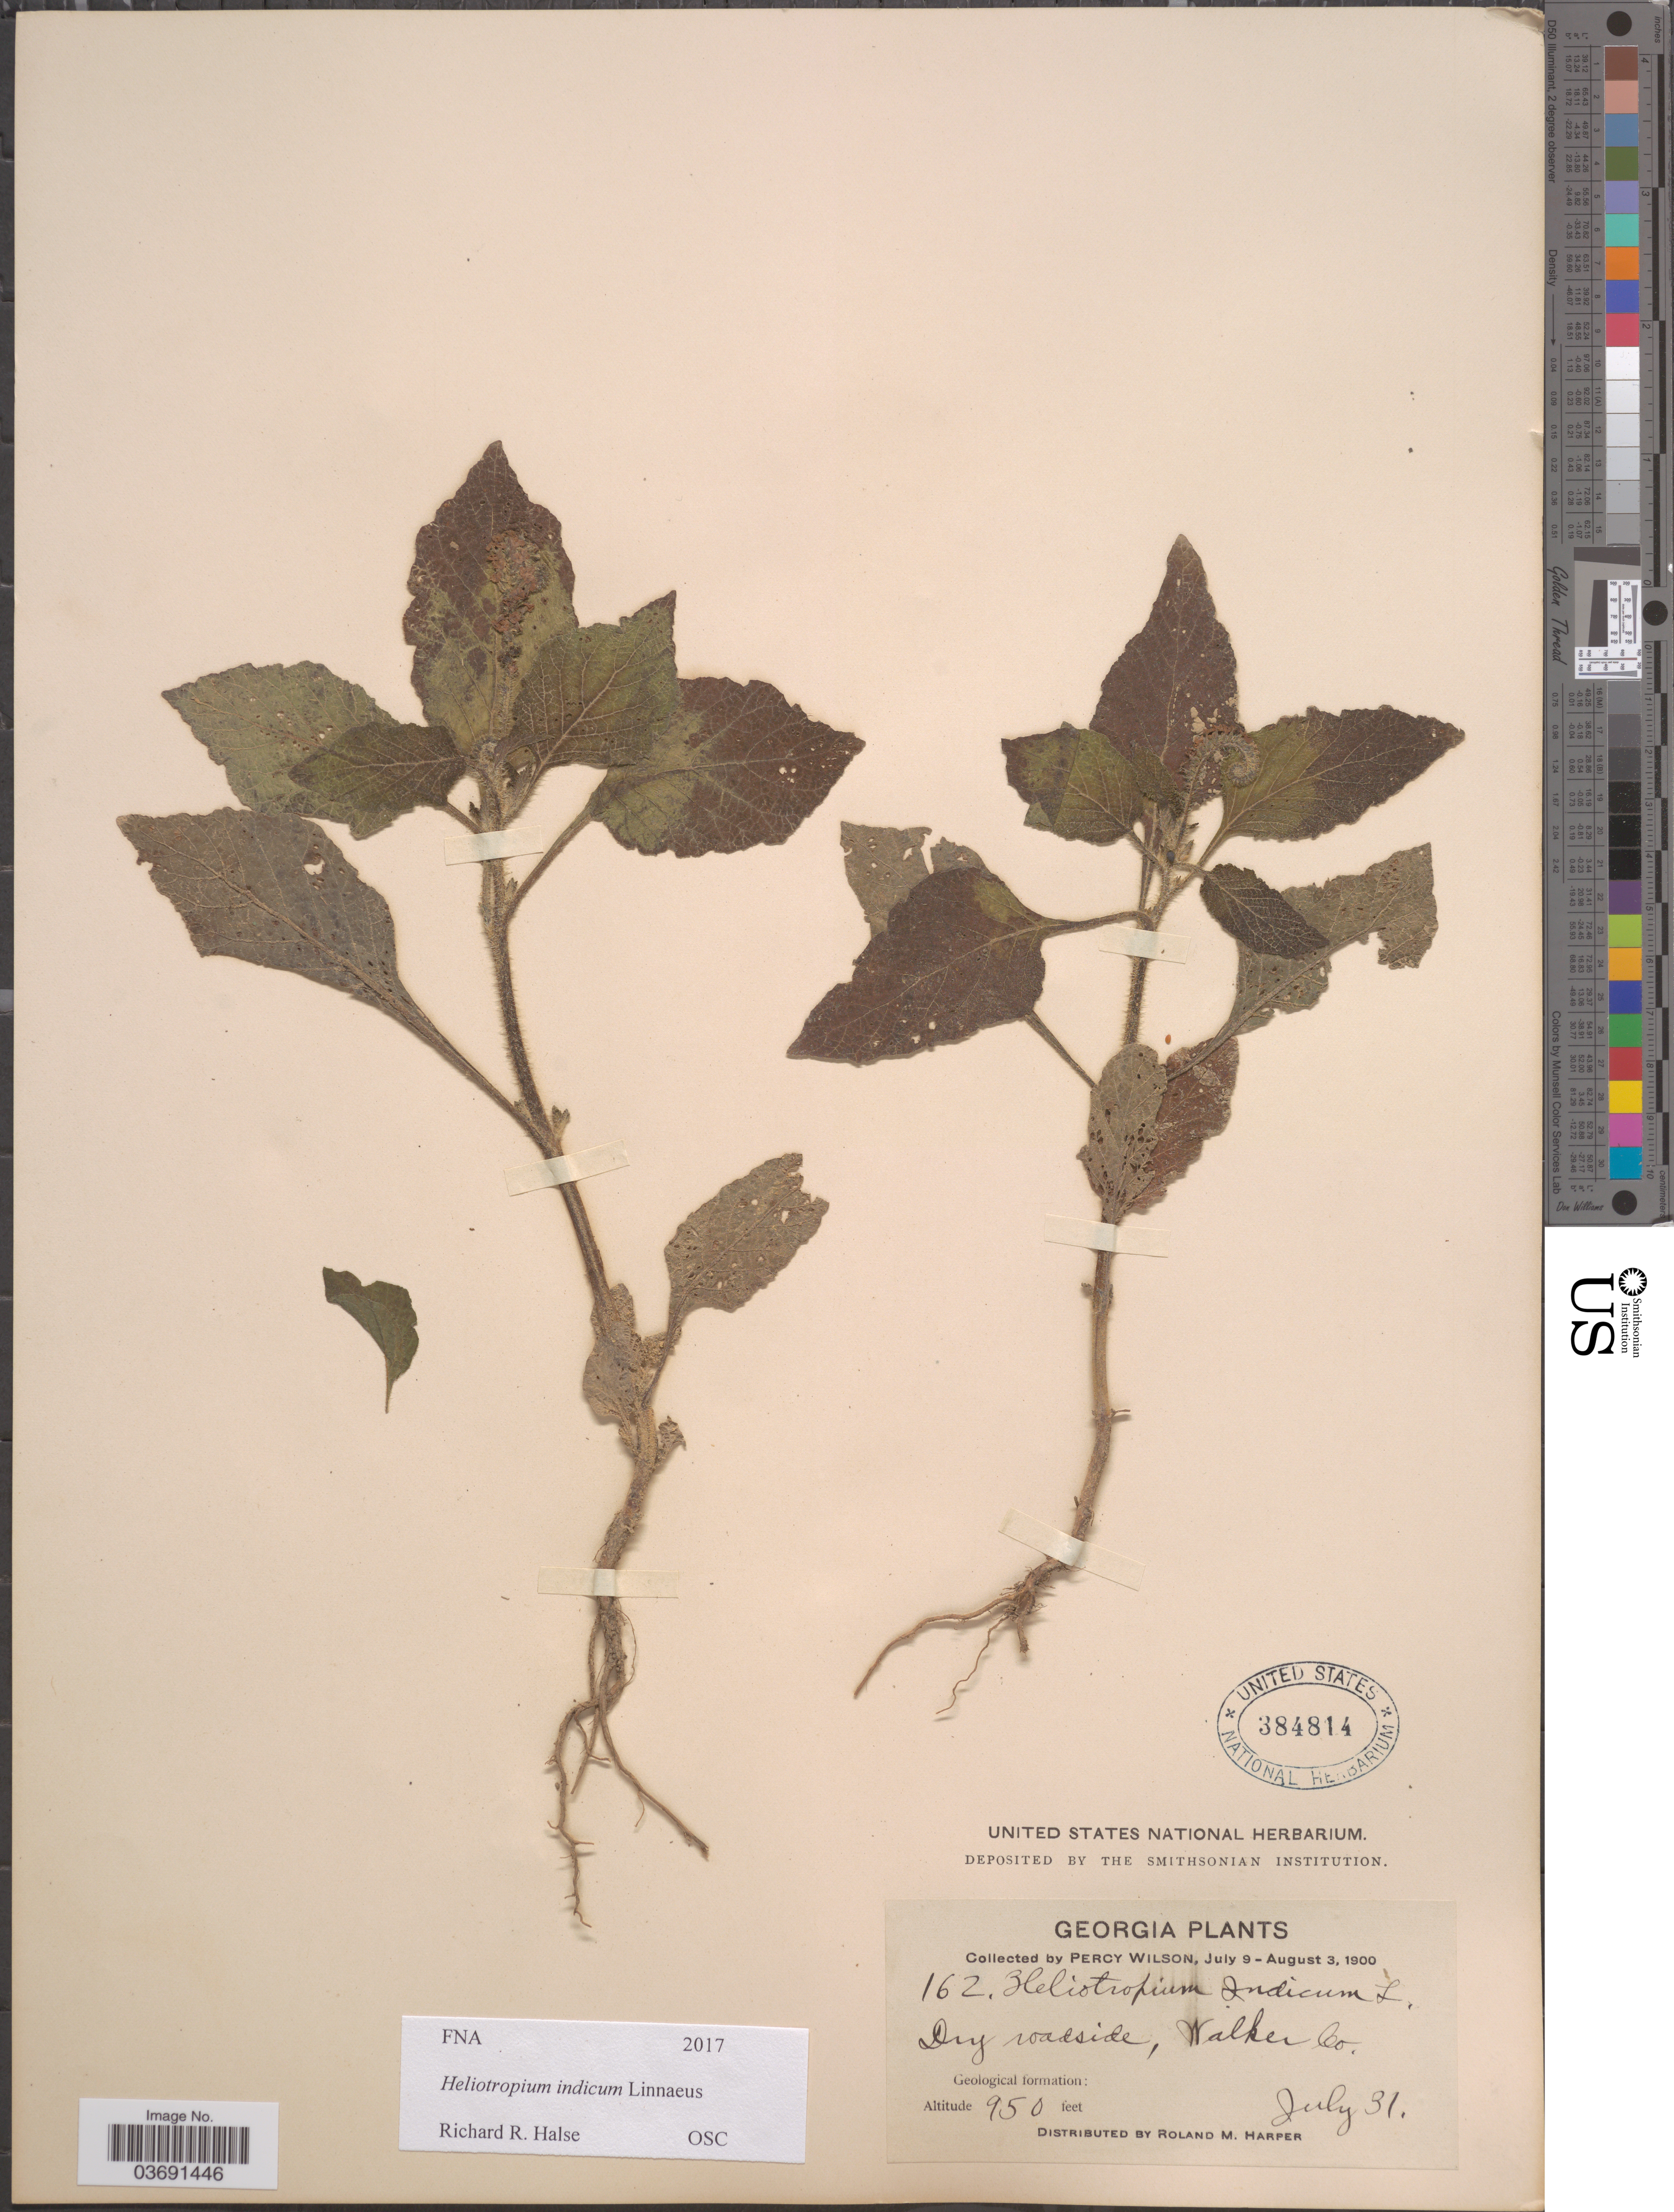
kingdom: Plantae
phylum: Tracheophyta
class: Magnoliopsida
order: Boraginales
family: Heliotropiaceae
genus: Heliotropium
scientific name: Heliotropium indicum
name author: L.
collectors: P. Wilson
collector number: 162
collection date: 1900-07-31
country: United States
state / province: Georgia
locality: Dry roadside, Walker Co.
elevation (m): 290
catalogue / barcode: US 384814